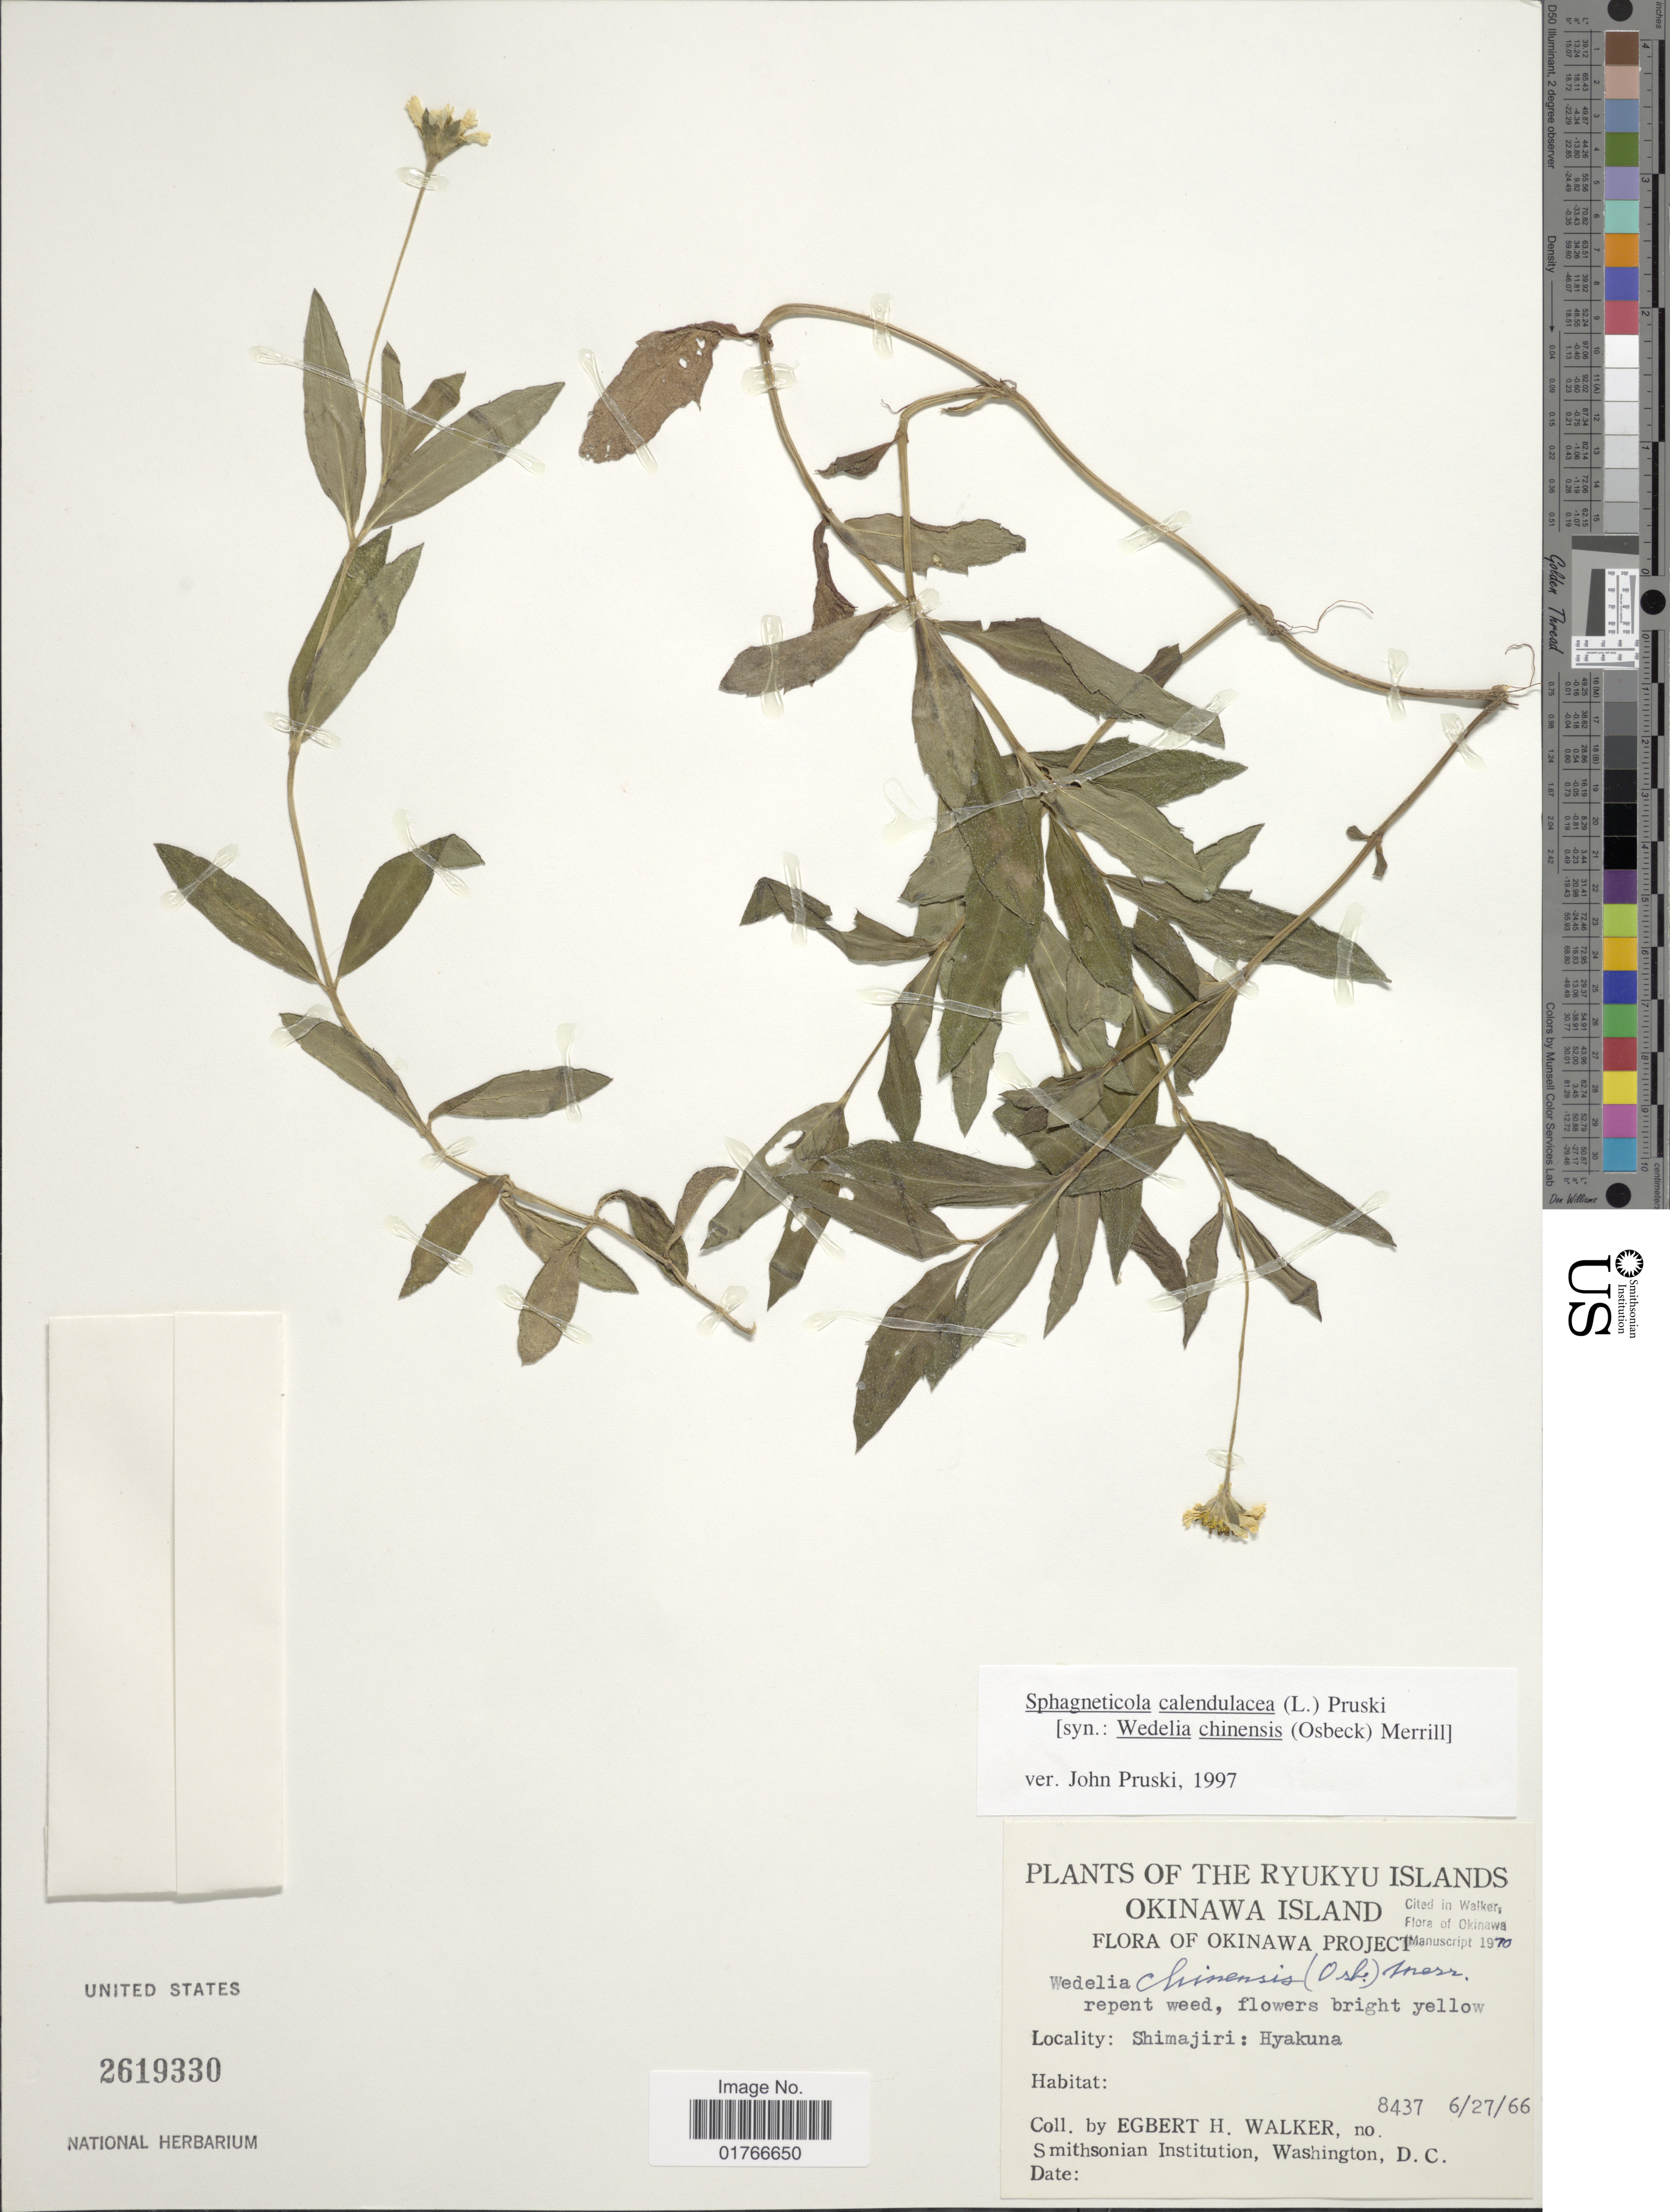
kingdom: Plantae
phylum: Tracheophyta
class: Magnoliopsida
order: Asterales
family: Asteraceae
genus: Sphagneticola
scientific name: Sphagneticola calendulacea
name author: (L.) Pruski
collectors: E. H. Walker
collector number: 8437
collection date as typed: Transcribed d/m/y: 27/6/66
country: Japan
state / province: Okinawa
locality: Ryukyu Islands, Okinawa Island, Shimajiri, Hyakuna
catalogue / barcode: US 2619330